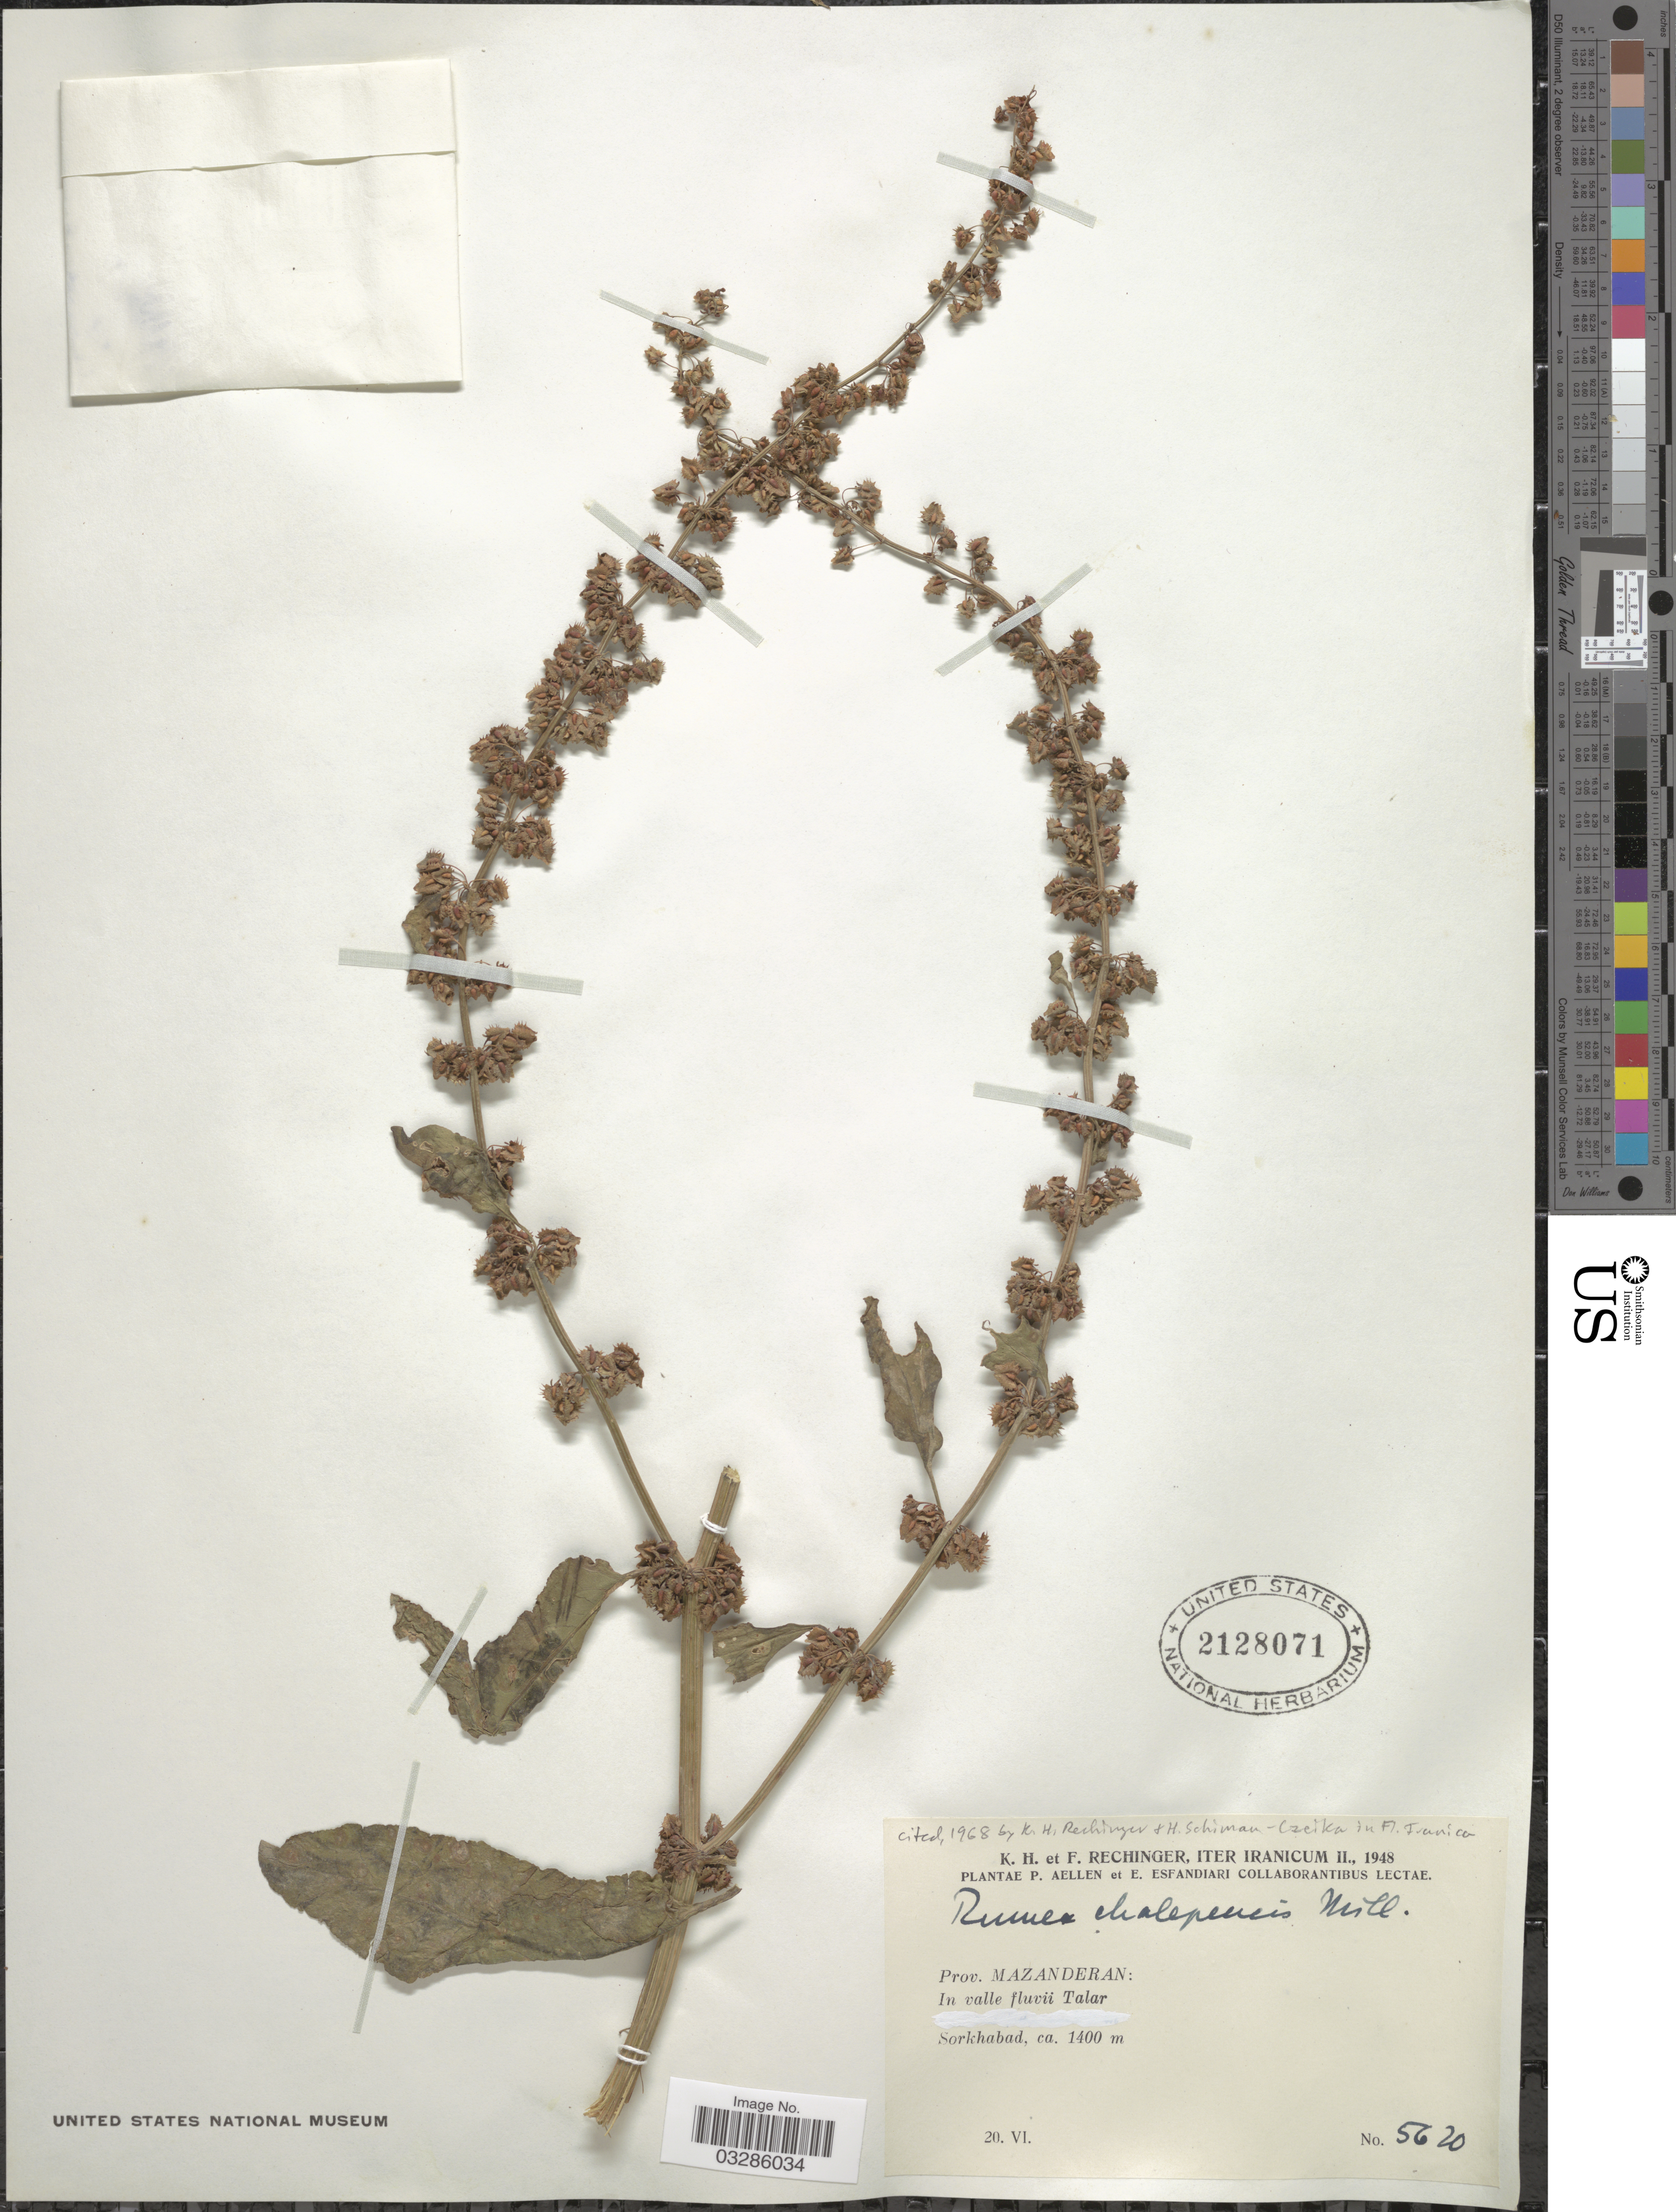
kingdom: Plantae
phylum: Tracheophyta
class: Magnoliopsida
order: Caryophyllales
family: Polygonaceae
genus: Rumex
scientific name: Rumex chalepensis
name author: Mill.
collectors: K. H. Rechinger & F. Rechinger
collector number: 5620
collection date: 1948-06-20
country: Iran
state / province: Mazandaran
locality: Prov. Mazanderan: In valle fluvii Talar, Sorkhabad.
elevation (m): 1400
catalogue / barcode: US 2128071